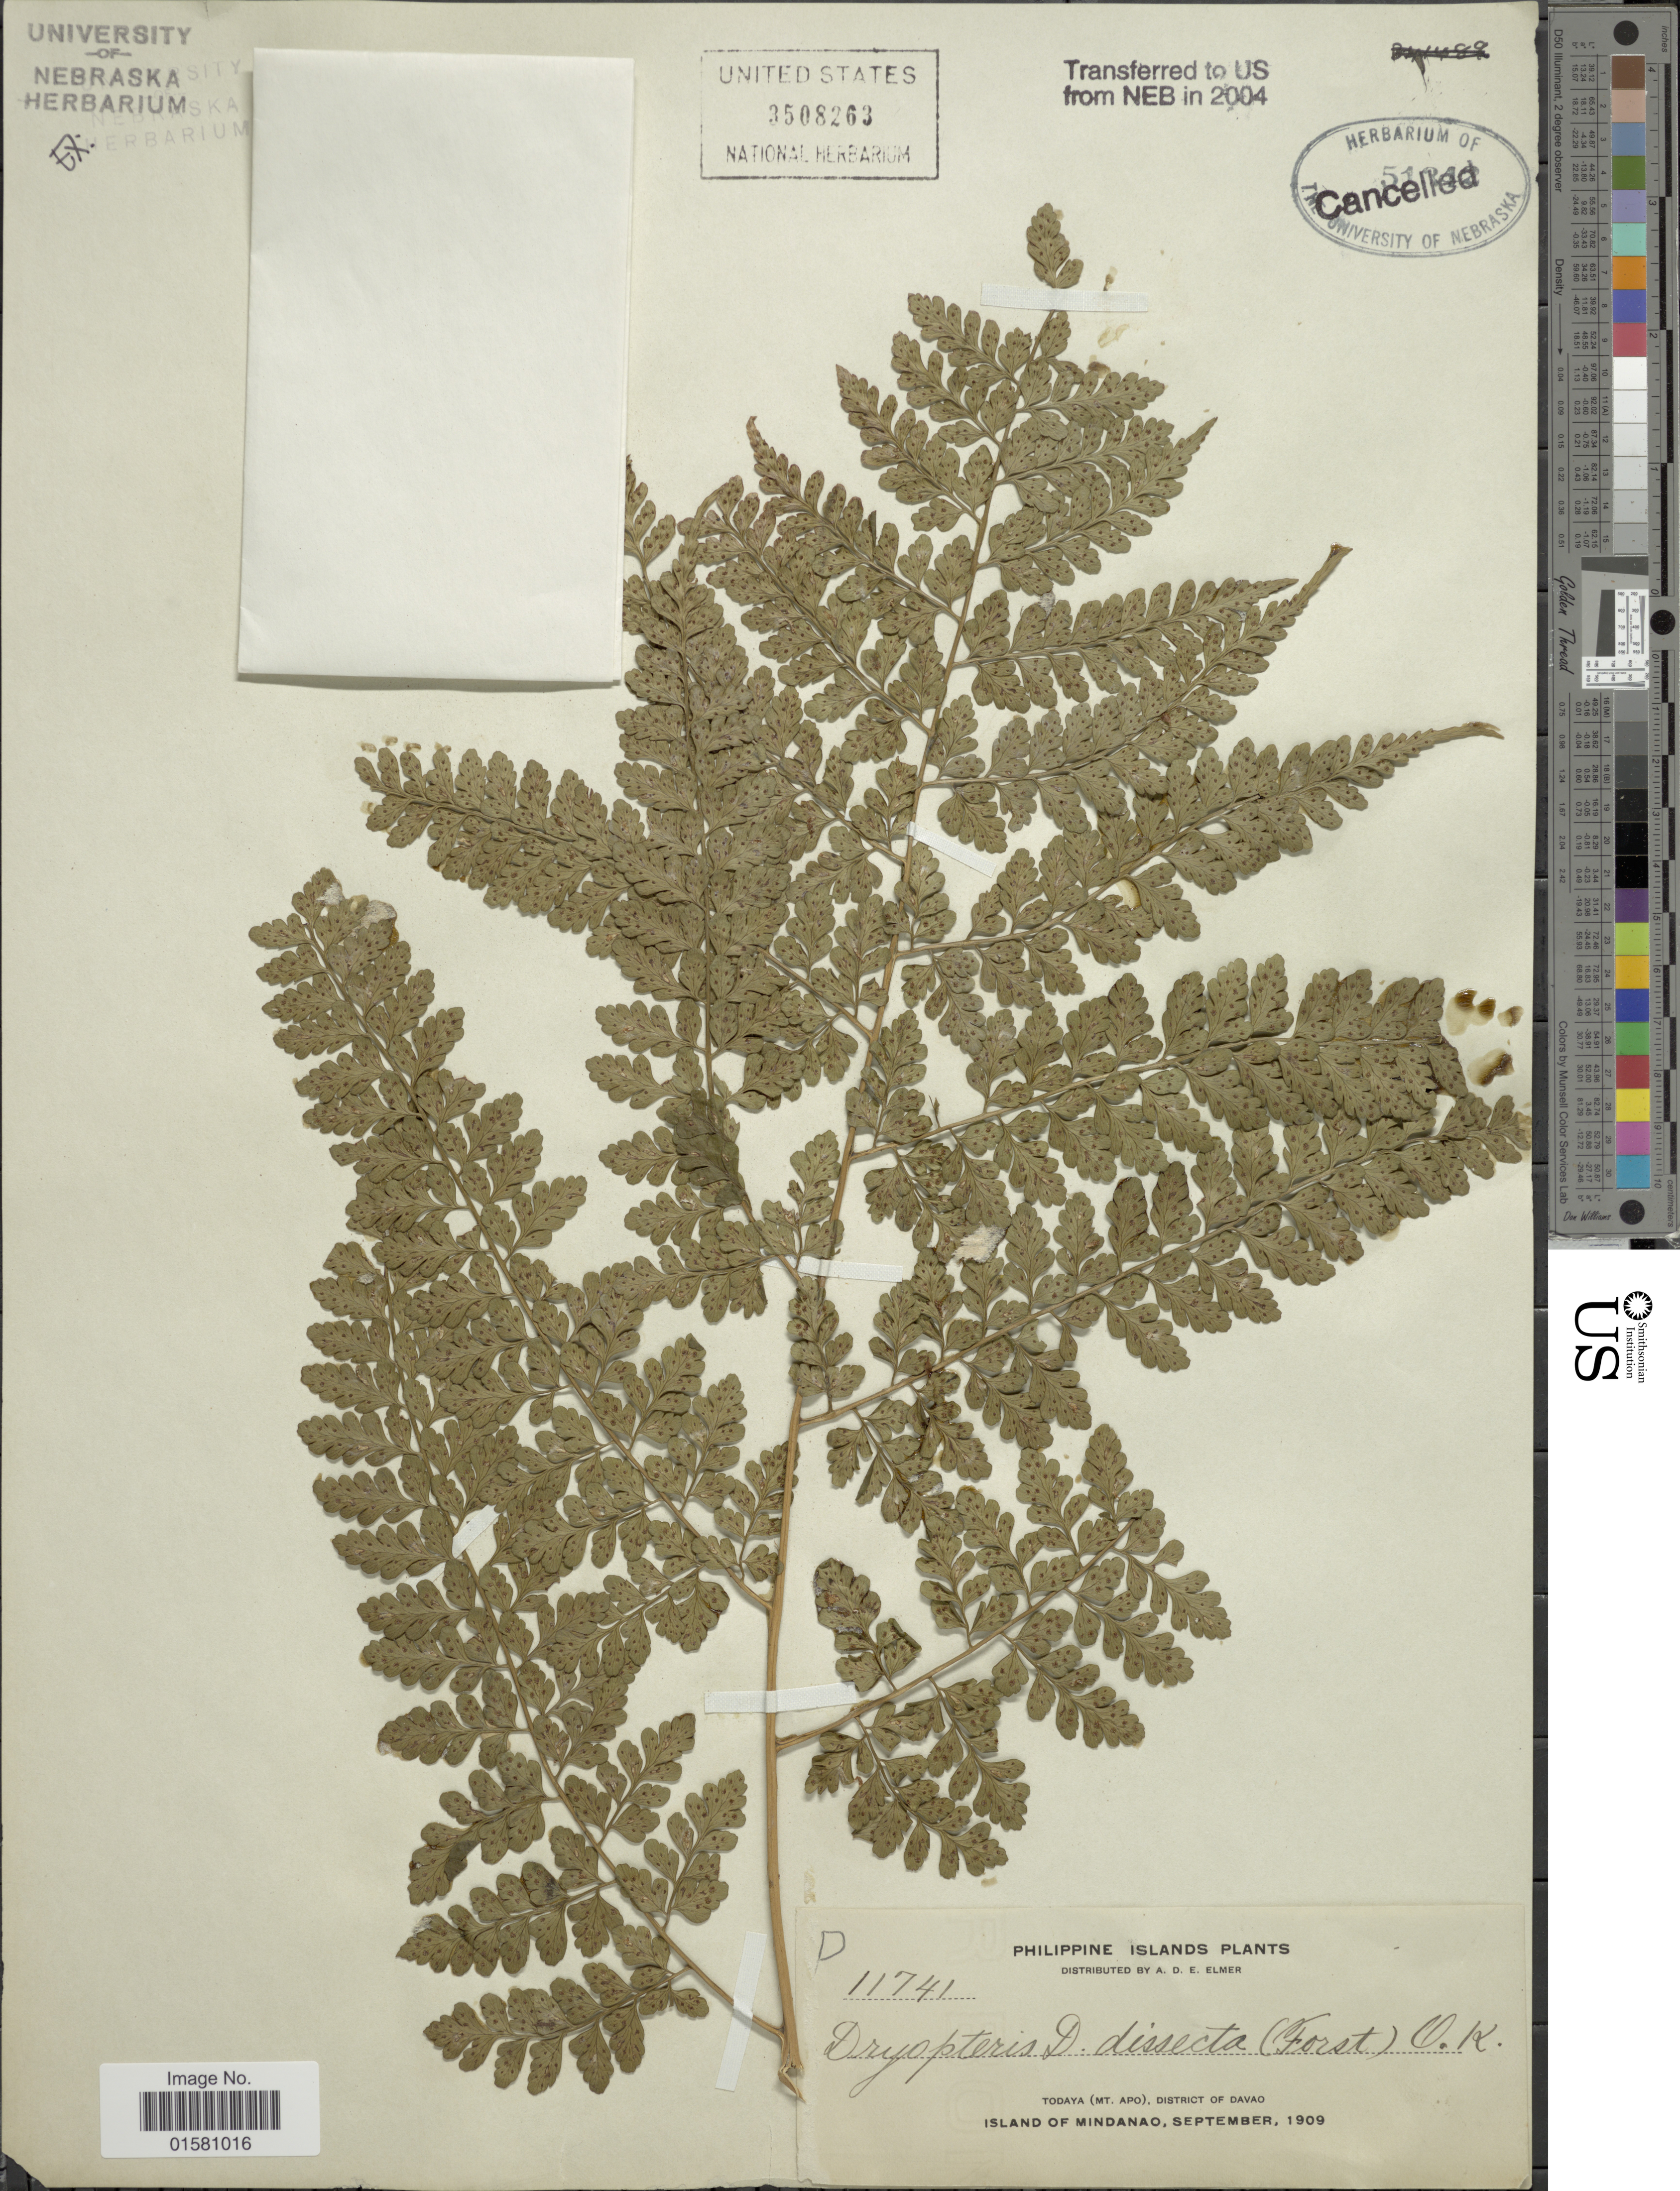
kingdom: Plantae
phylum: Tracheophyta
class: Polypodiopsida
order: Polypodiales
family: Tectariaceae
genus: Tectaria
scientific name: Tectaria dissecta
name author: (G. Forst.) Lellinger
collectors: A. D. E. Elmer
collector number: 11741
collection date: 1909-09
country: Philippines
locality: Todaya (Mt. Apo), District of Davao. Island of Mindanao